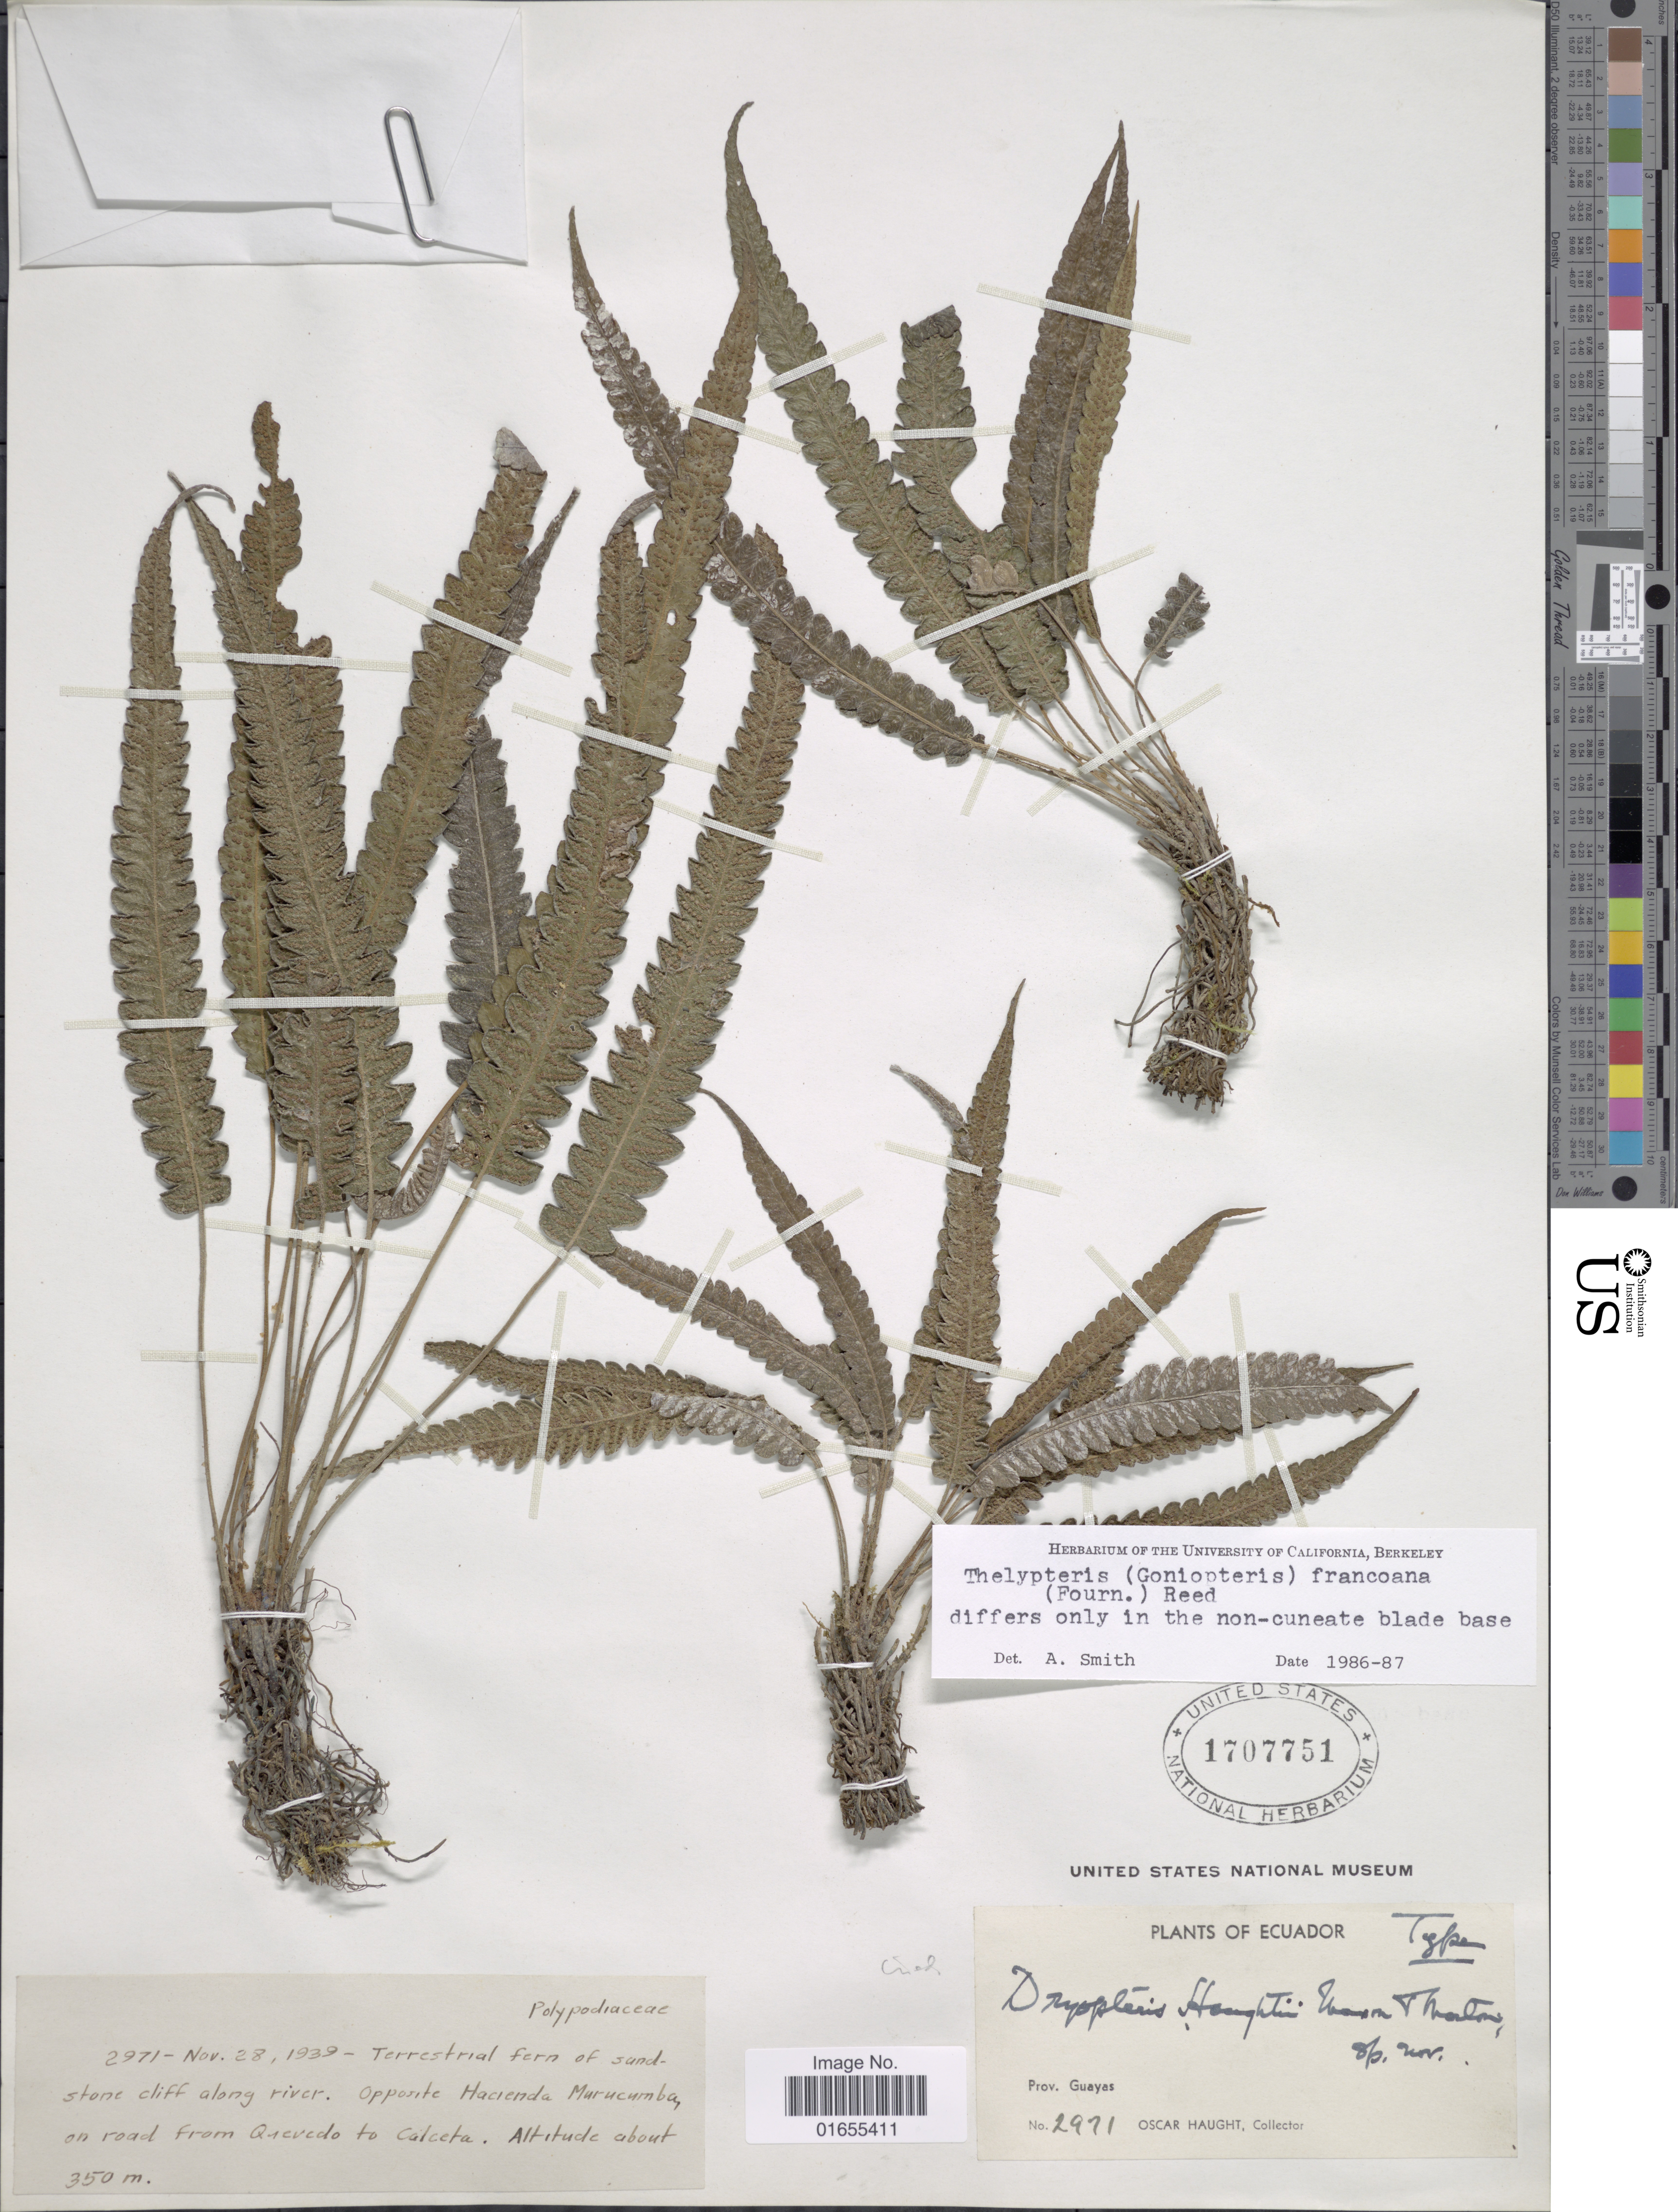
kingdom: Plantae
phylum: Tracheophyta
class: Polypodiopsida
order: Polypodiales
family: Thelypteridaceae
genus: Goniopteris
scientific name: Goniopteris francoana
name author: (E. Fourn.) Á. Löve & D. Löve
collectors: O. L. Haught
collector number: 2971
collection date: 1939-11-28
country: Ecuador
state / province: Guayas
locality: Terrestrial fern of sandstone cliff along river. Opposite Hacienda Murucumba, on road from Quevedo to Calceta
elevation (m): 350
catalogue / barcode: US 1707751